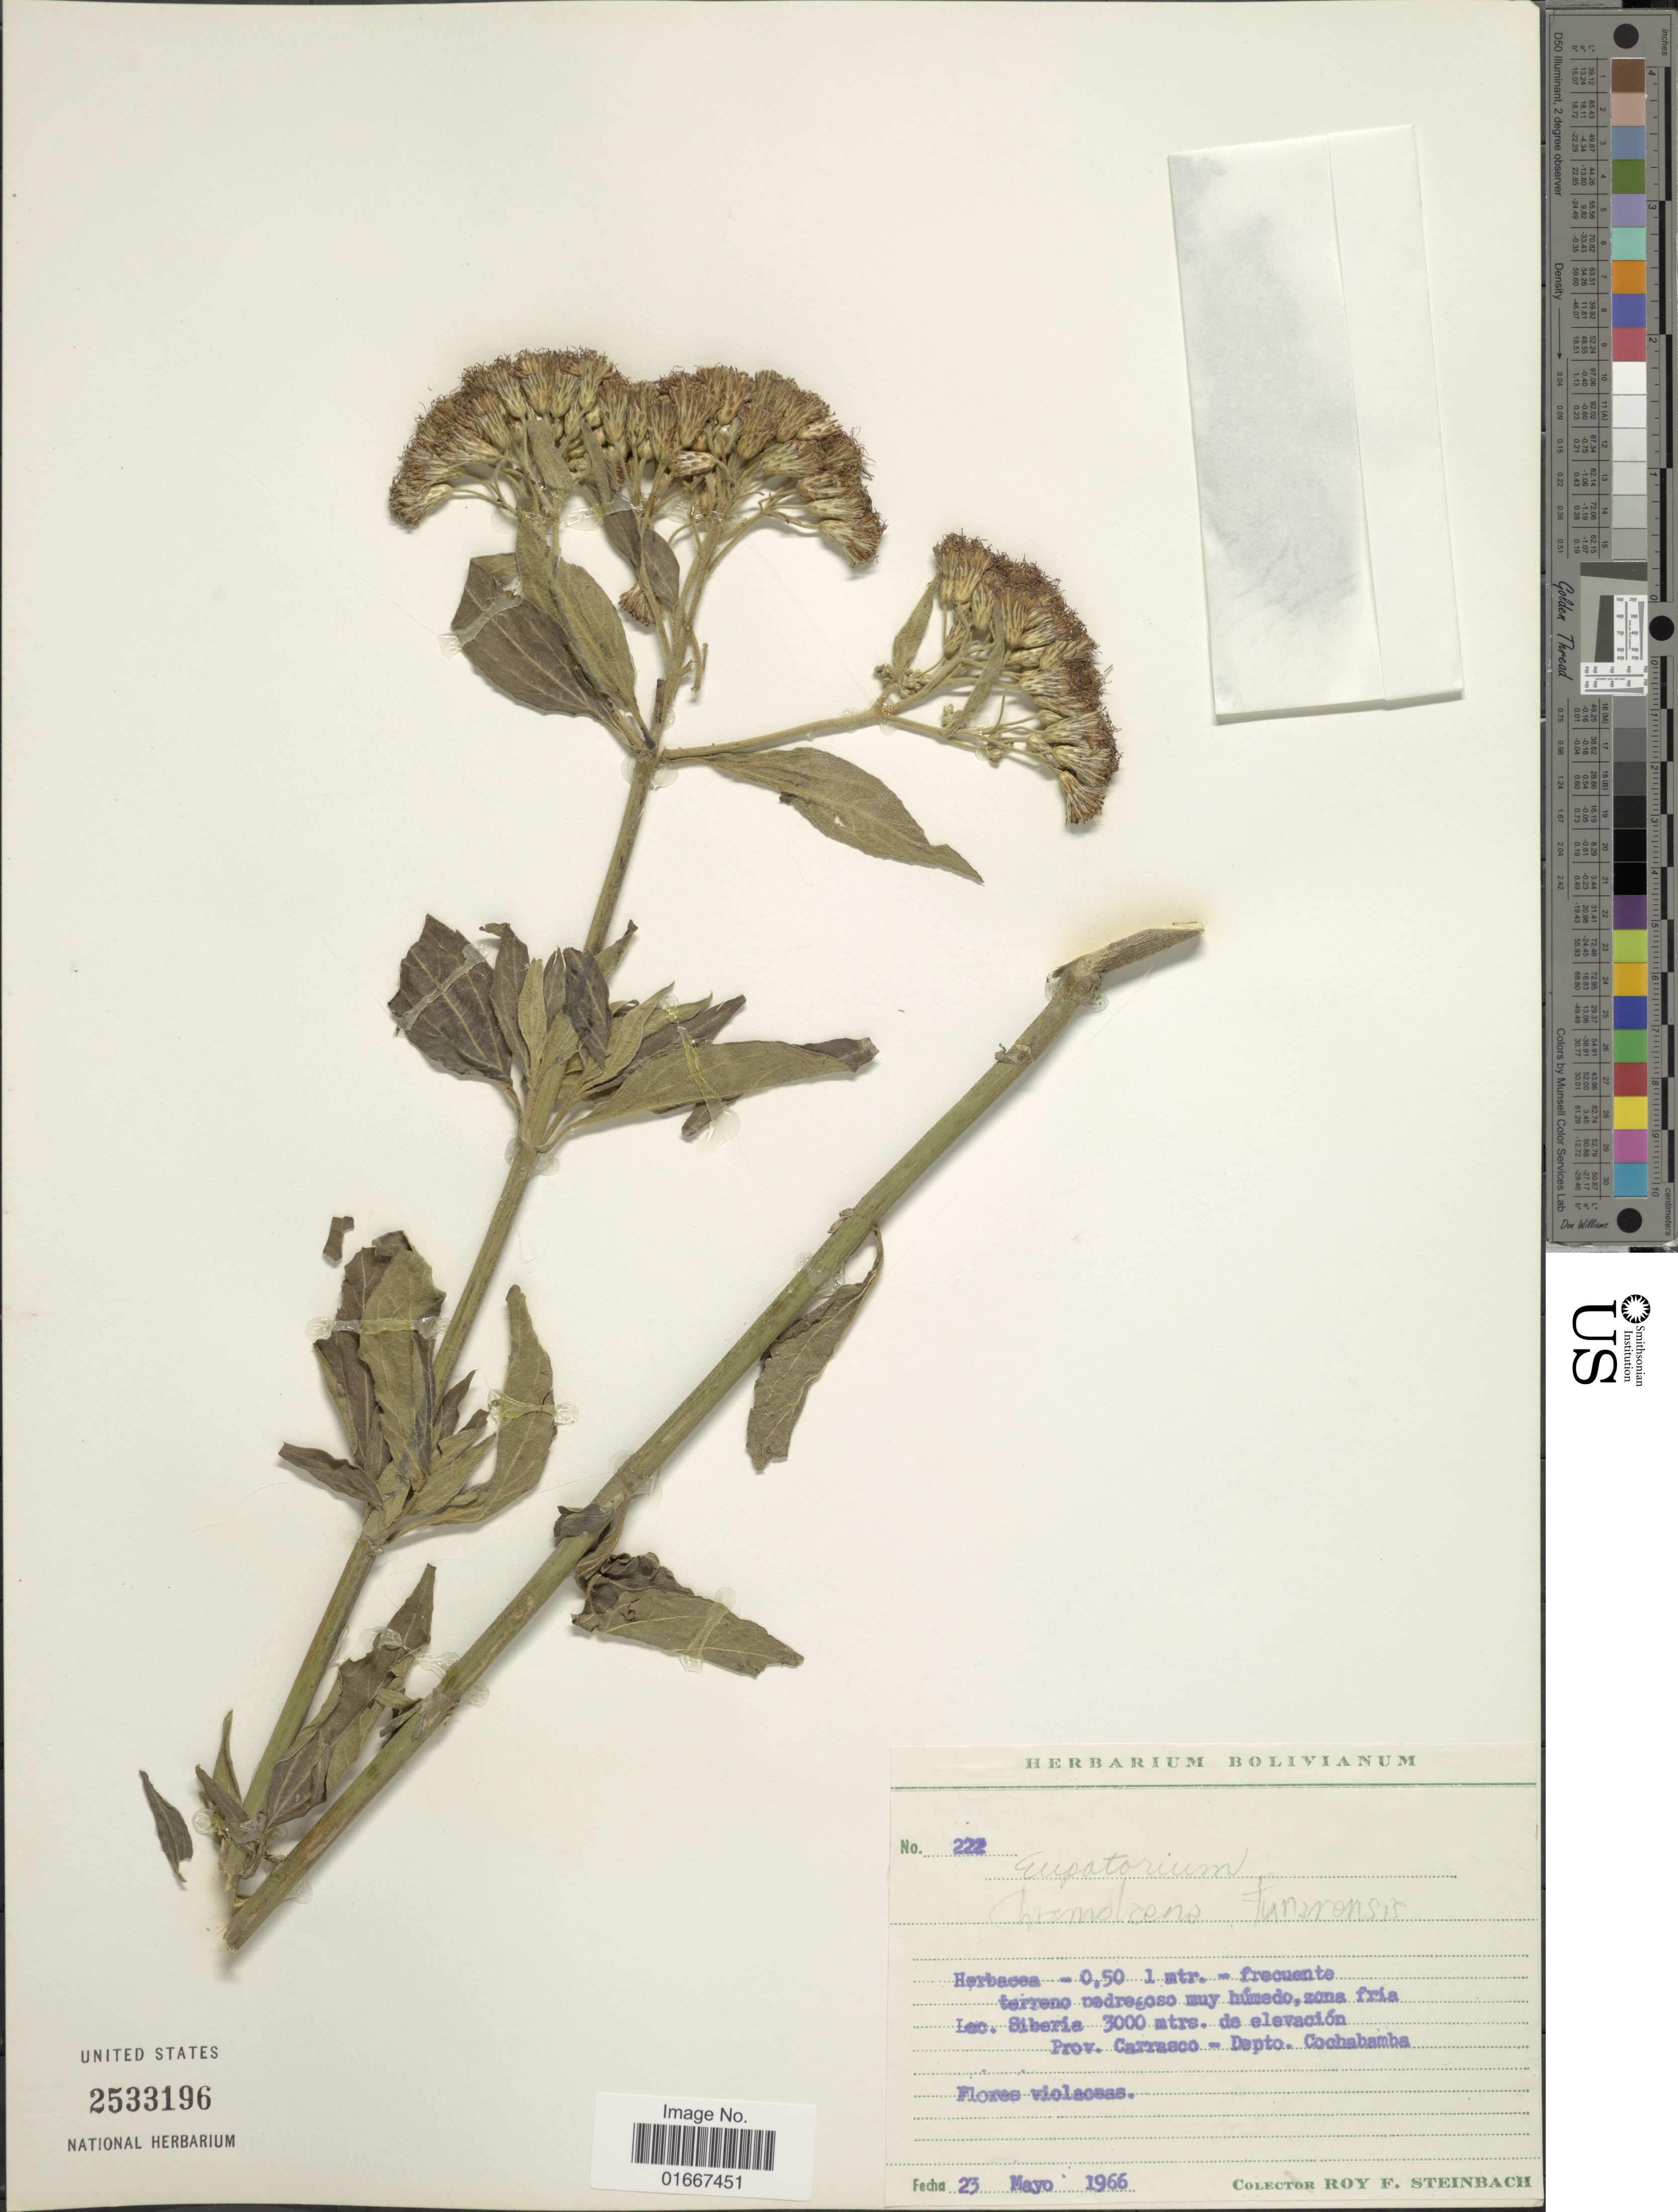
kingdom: Plantae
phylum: Tracheophyta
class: Magnoliopsida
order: Asterales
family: Asteraceae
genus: Chromolaena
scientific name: Chromolaena tunariensis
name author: (Hieron.) R.M. King & H. Rob.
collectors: R. F. Steinbach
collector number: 222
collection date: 1966-05-23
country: Bolivia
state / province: Cochabamba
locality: Siberia, Prov. Carrasco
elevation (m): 3000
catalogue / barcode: US 2533196